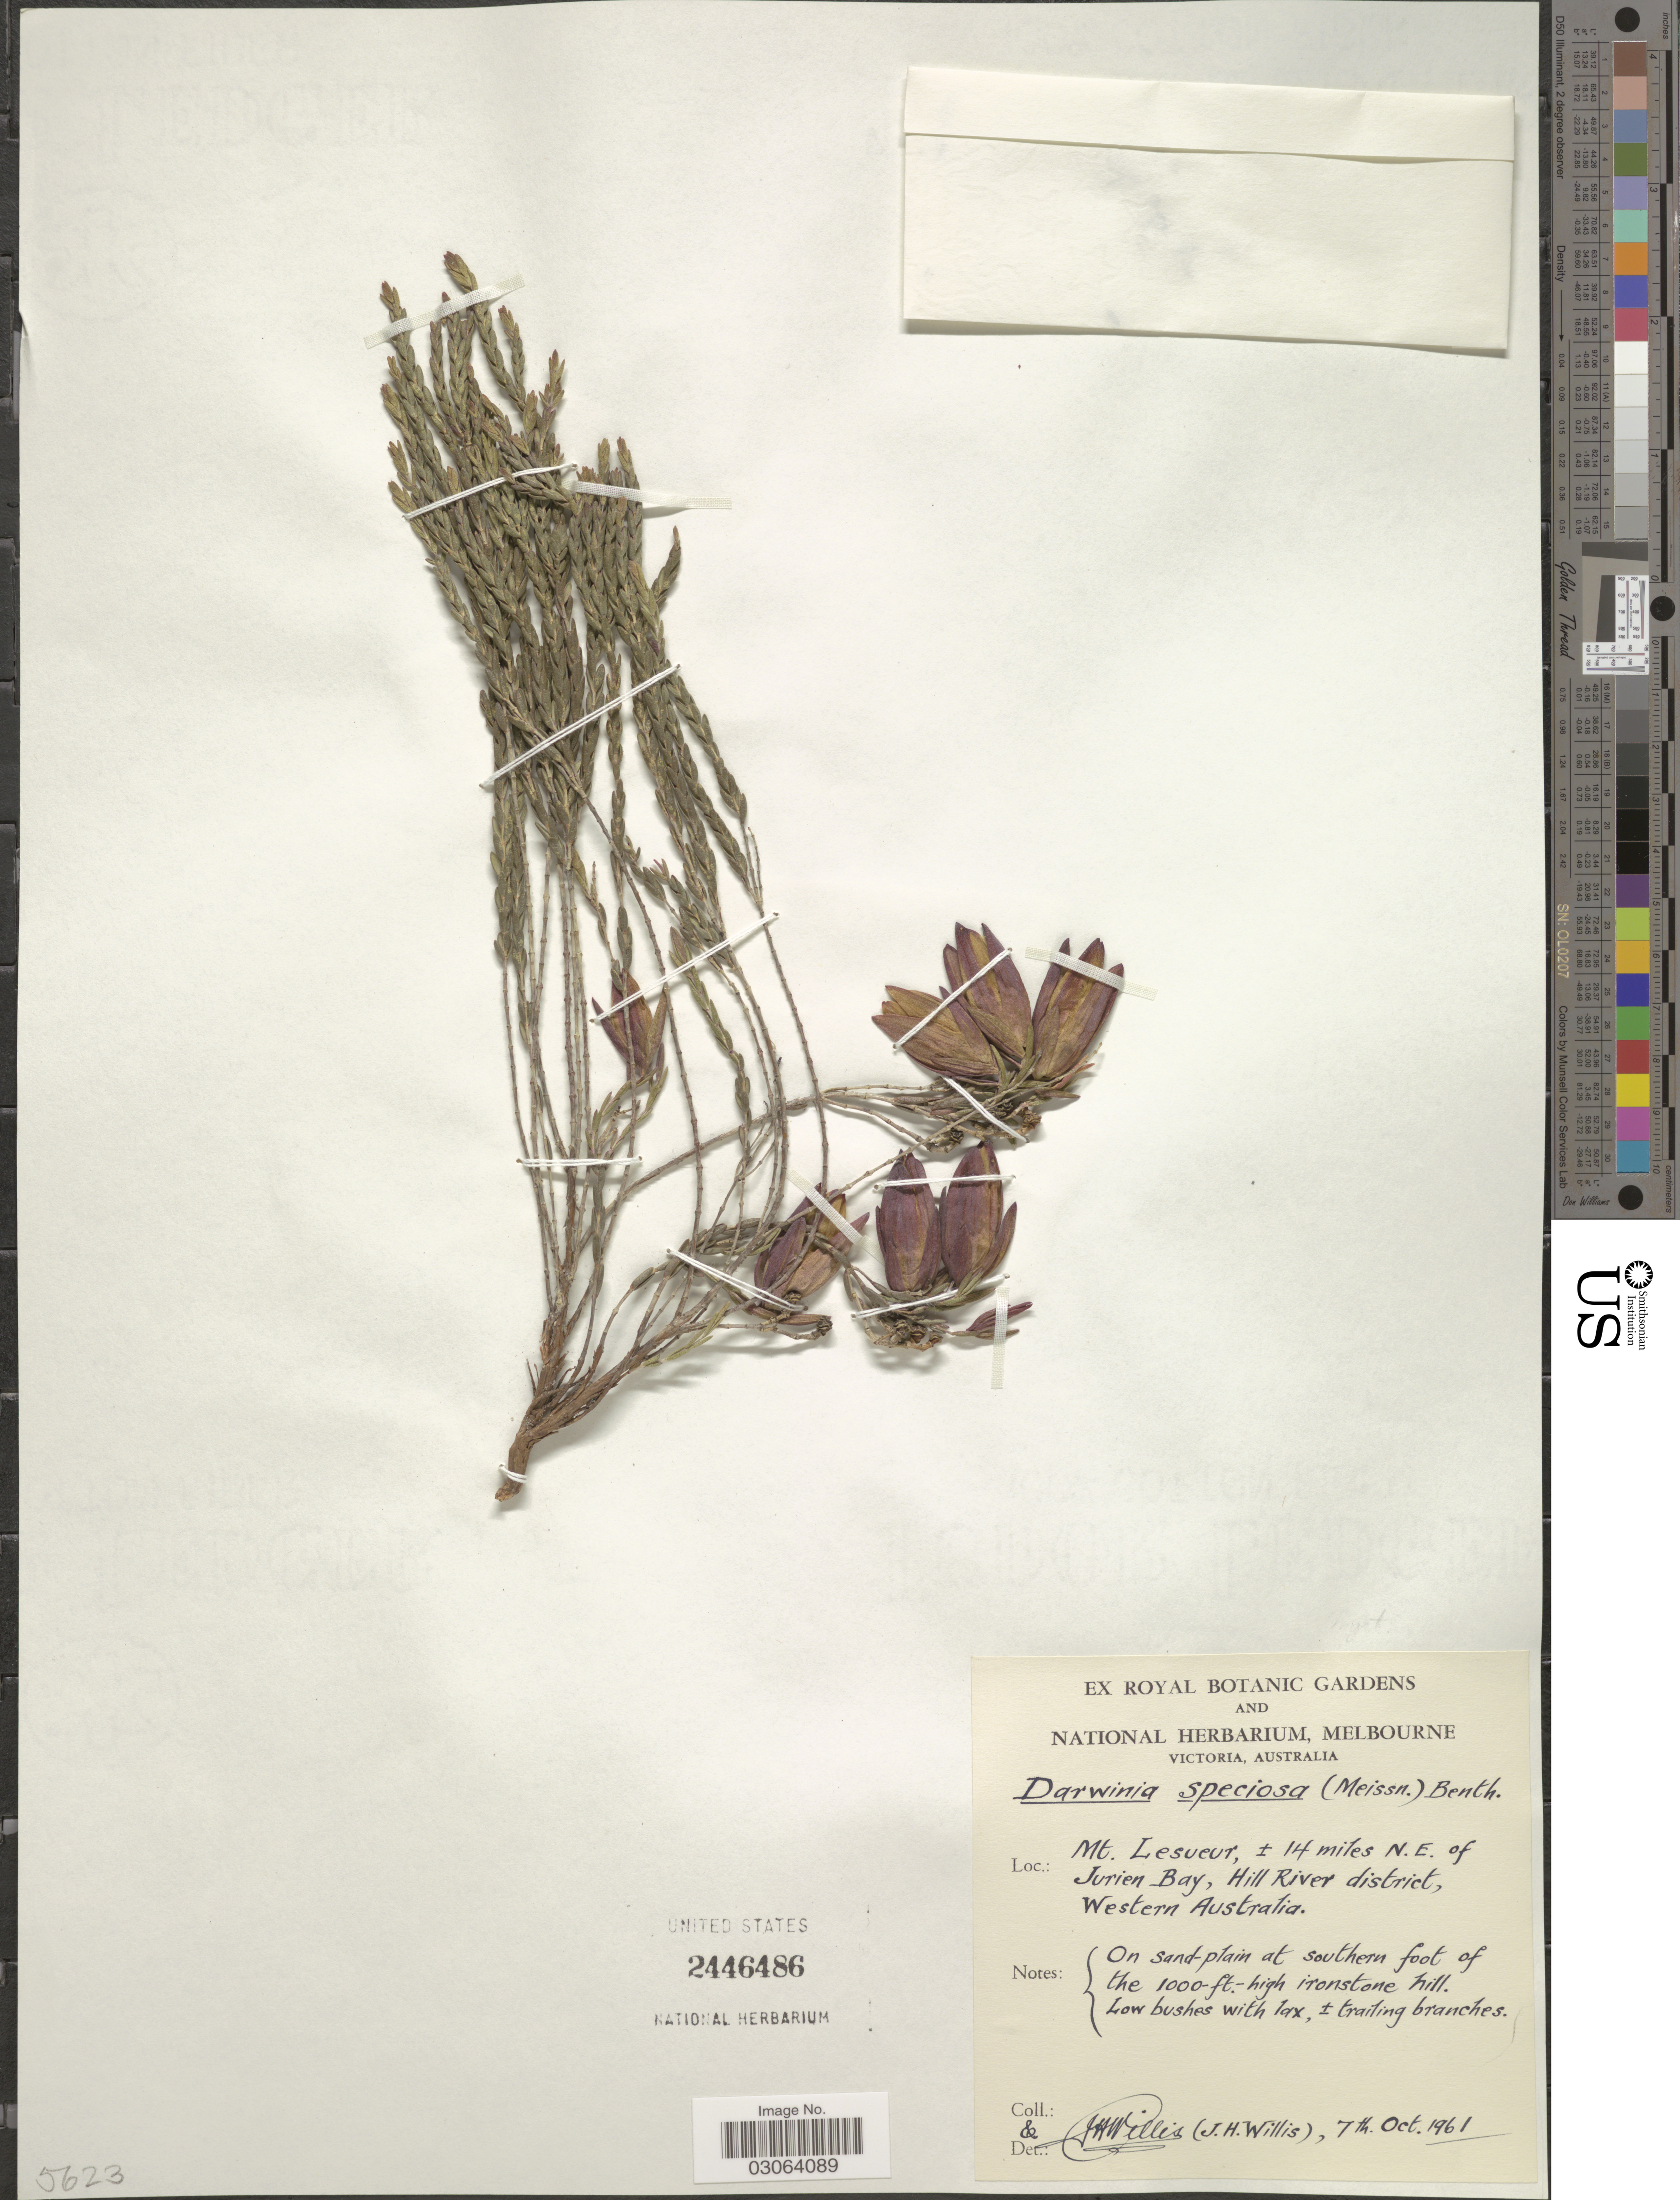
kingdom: Plantae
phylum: Tracheophyta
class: Magnoliopsida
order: Myrtales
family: Myrtaceae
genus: Darwinia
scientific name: Darwinia speciosa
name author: Benth.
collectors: J. Willis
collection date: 1961-10-07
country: Australia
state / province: Western Australia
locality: Mt. Lesueur, ± 14 miles N.E. of Jurien Bay, Hill River district.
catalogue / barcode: US 2446486